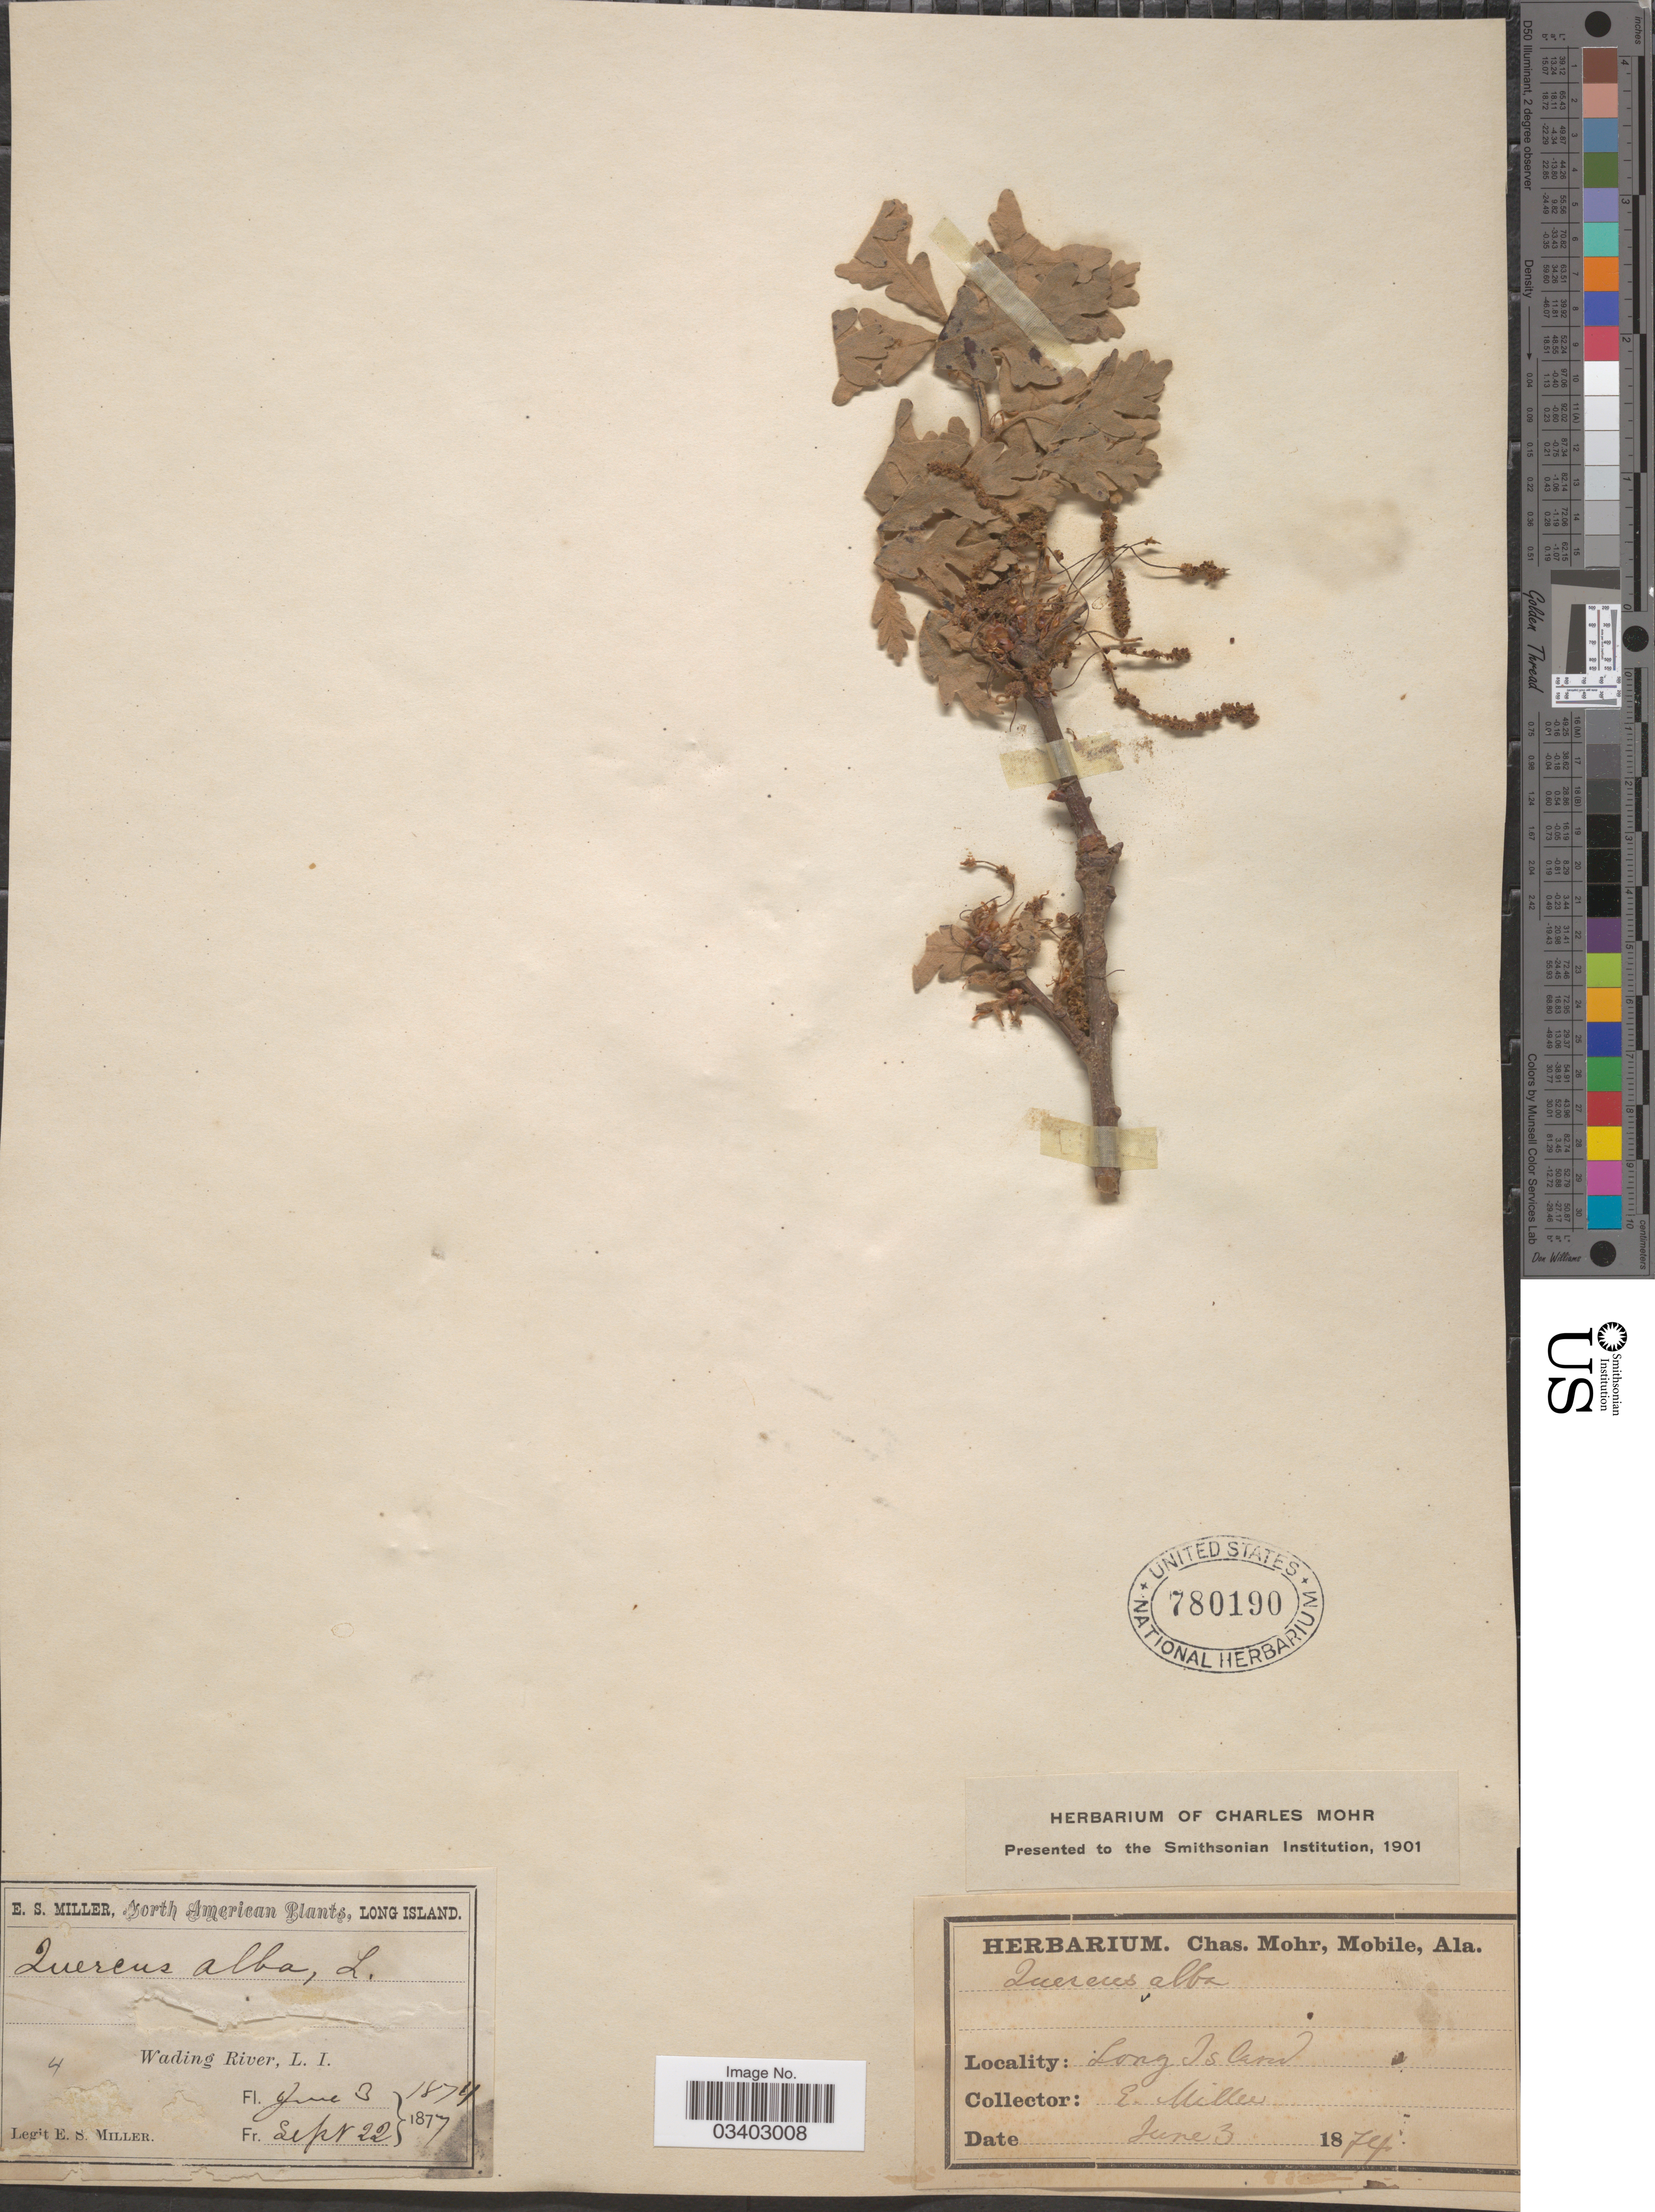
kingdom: Plantae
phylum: Tracheophyta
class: Magnoliopsida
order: Fagales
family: Fagaceae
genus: Quercus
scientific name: Quercus alba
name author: L.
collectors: E. S. Miller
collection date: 1874-06-03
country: United States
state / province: New York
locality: Wading River, Long Island.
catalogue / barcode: US 780190